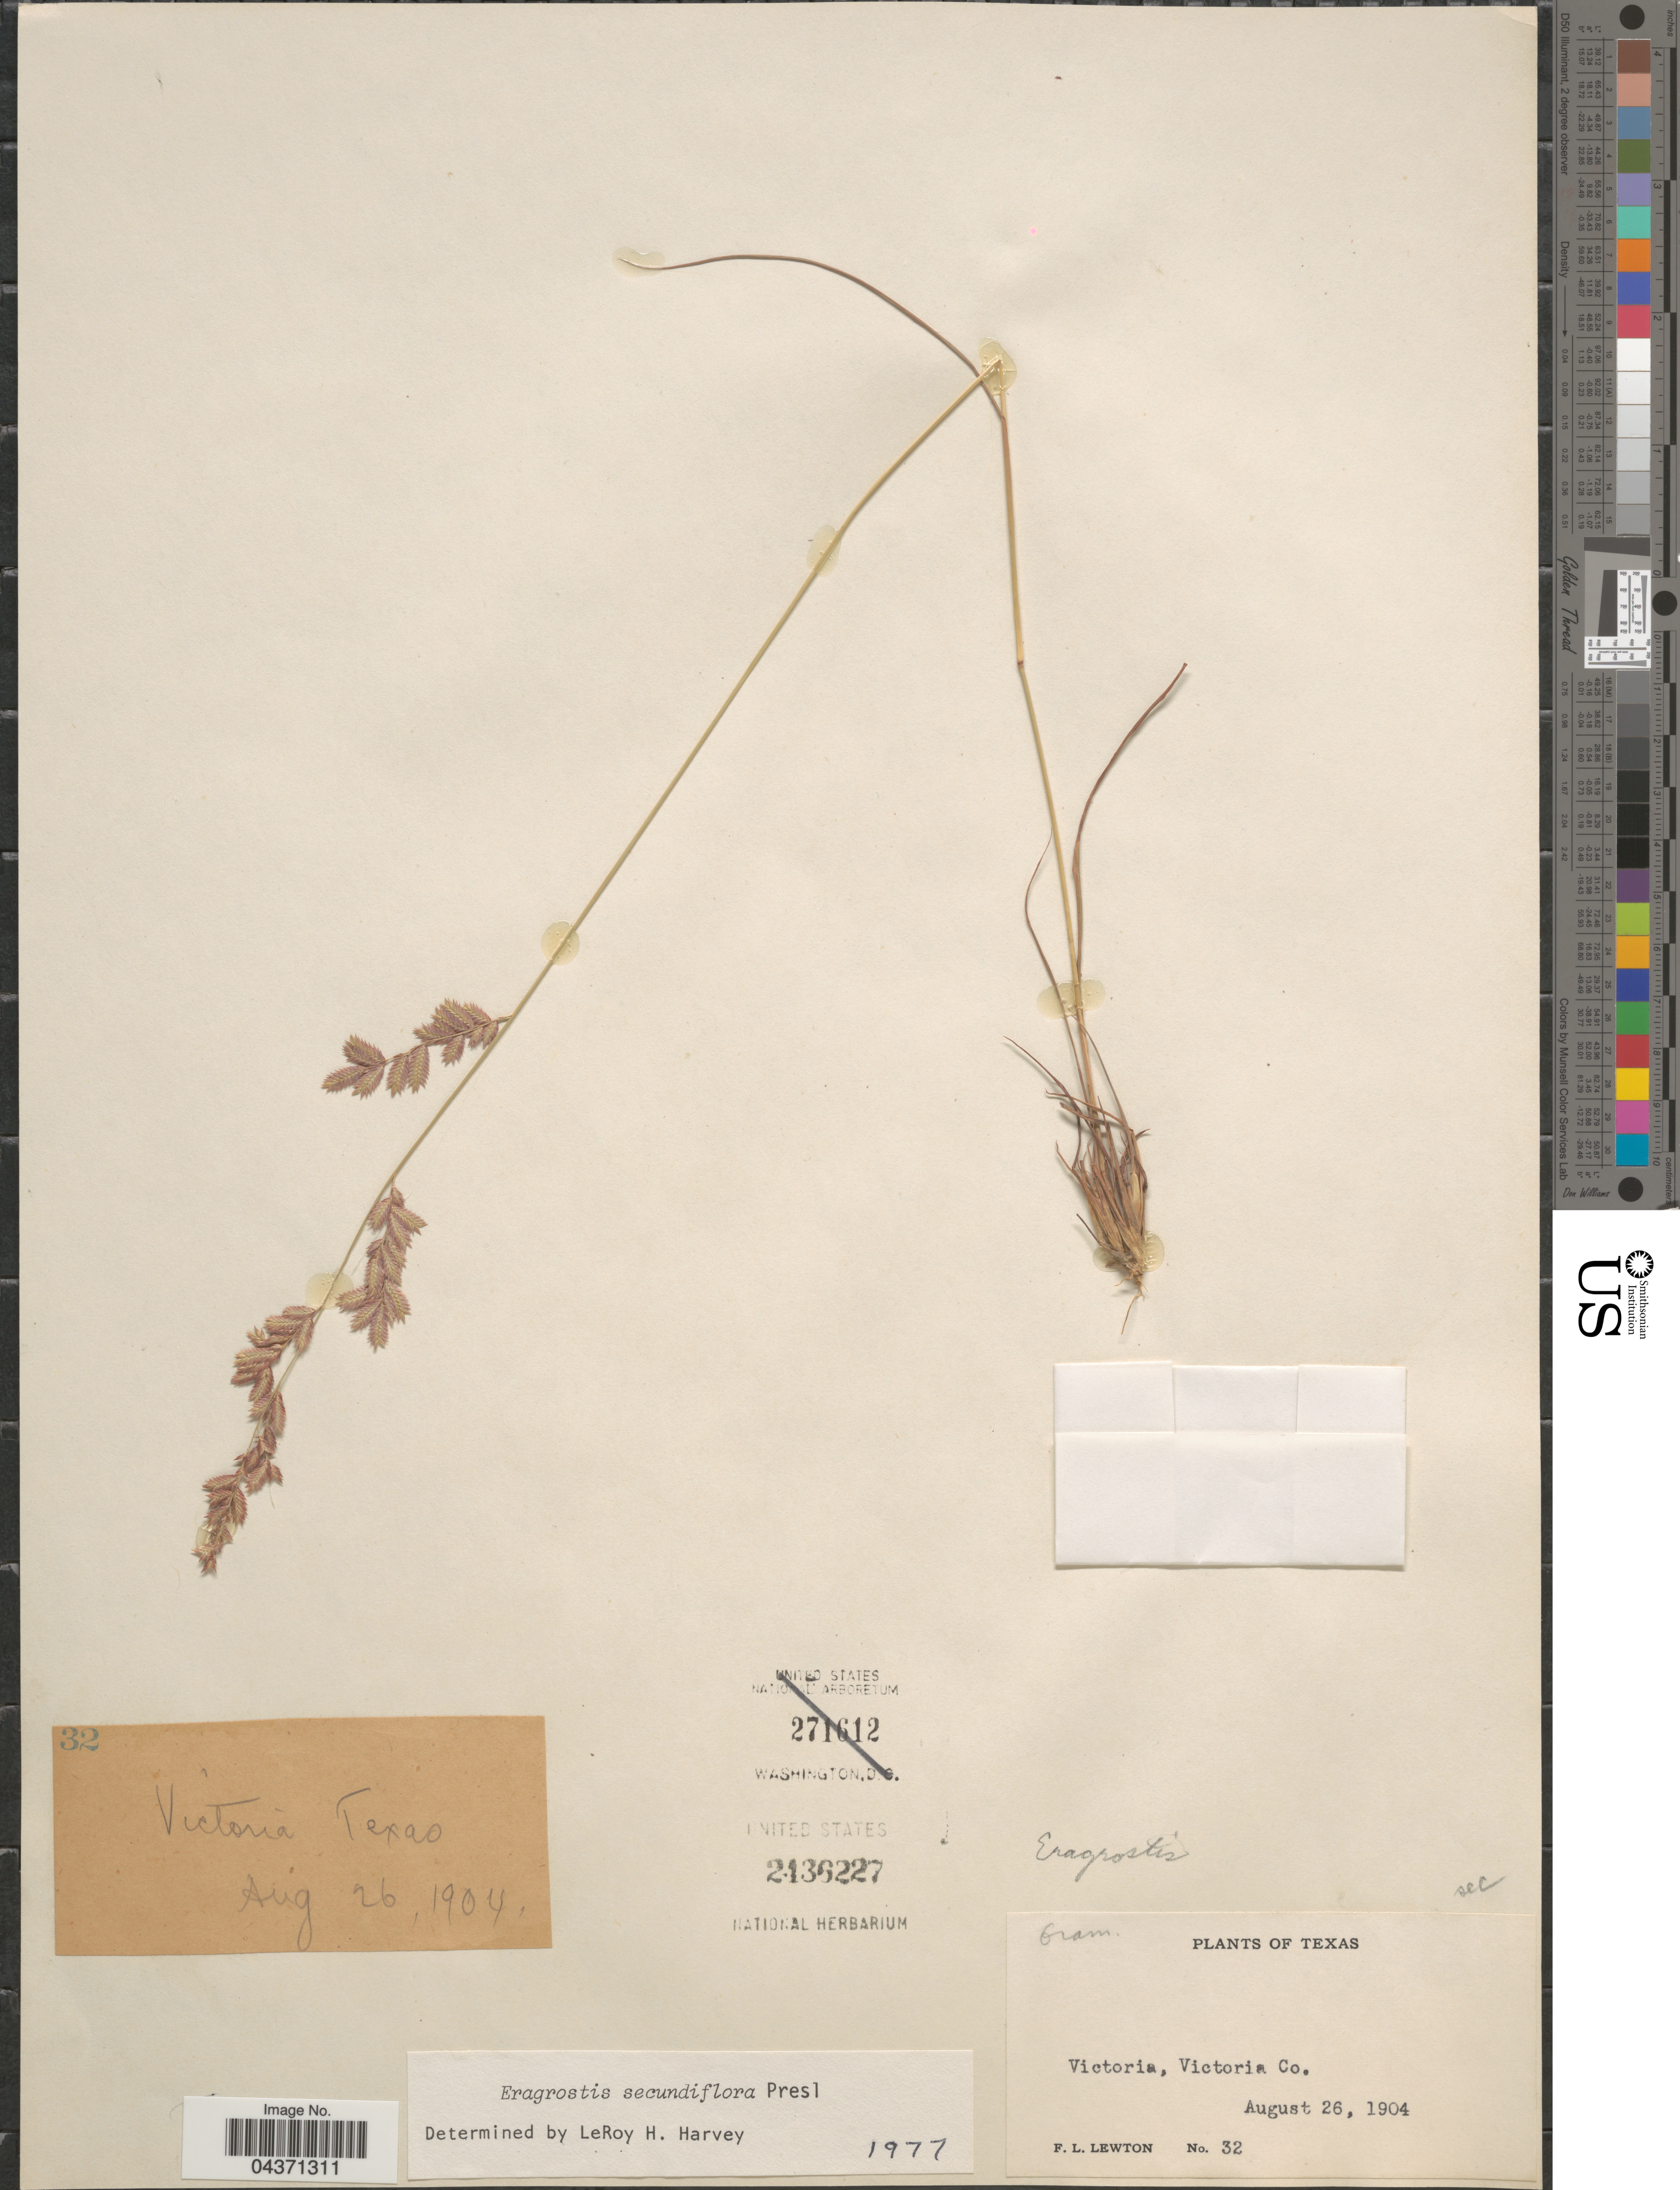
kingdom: Plantae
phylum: Tracheophyta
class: Liliopsida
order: Poales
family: Poaceae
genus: Eragrostis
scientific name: Eragrostis secundiflora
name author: J. Presl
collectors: F. L. Lewton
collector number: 32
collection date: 1904-08-26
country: United States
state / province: Texas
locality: Victoria, Victoria Co.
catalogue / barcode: US 2436227